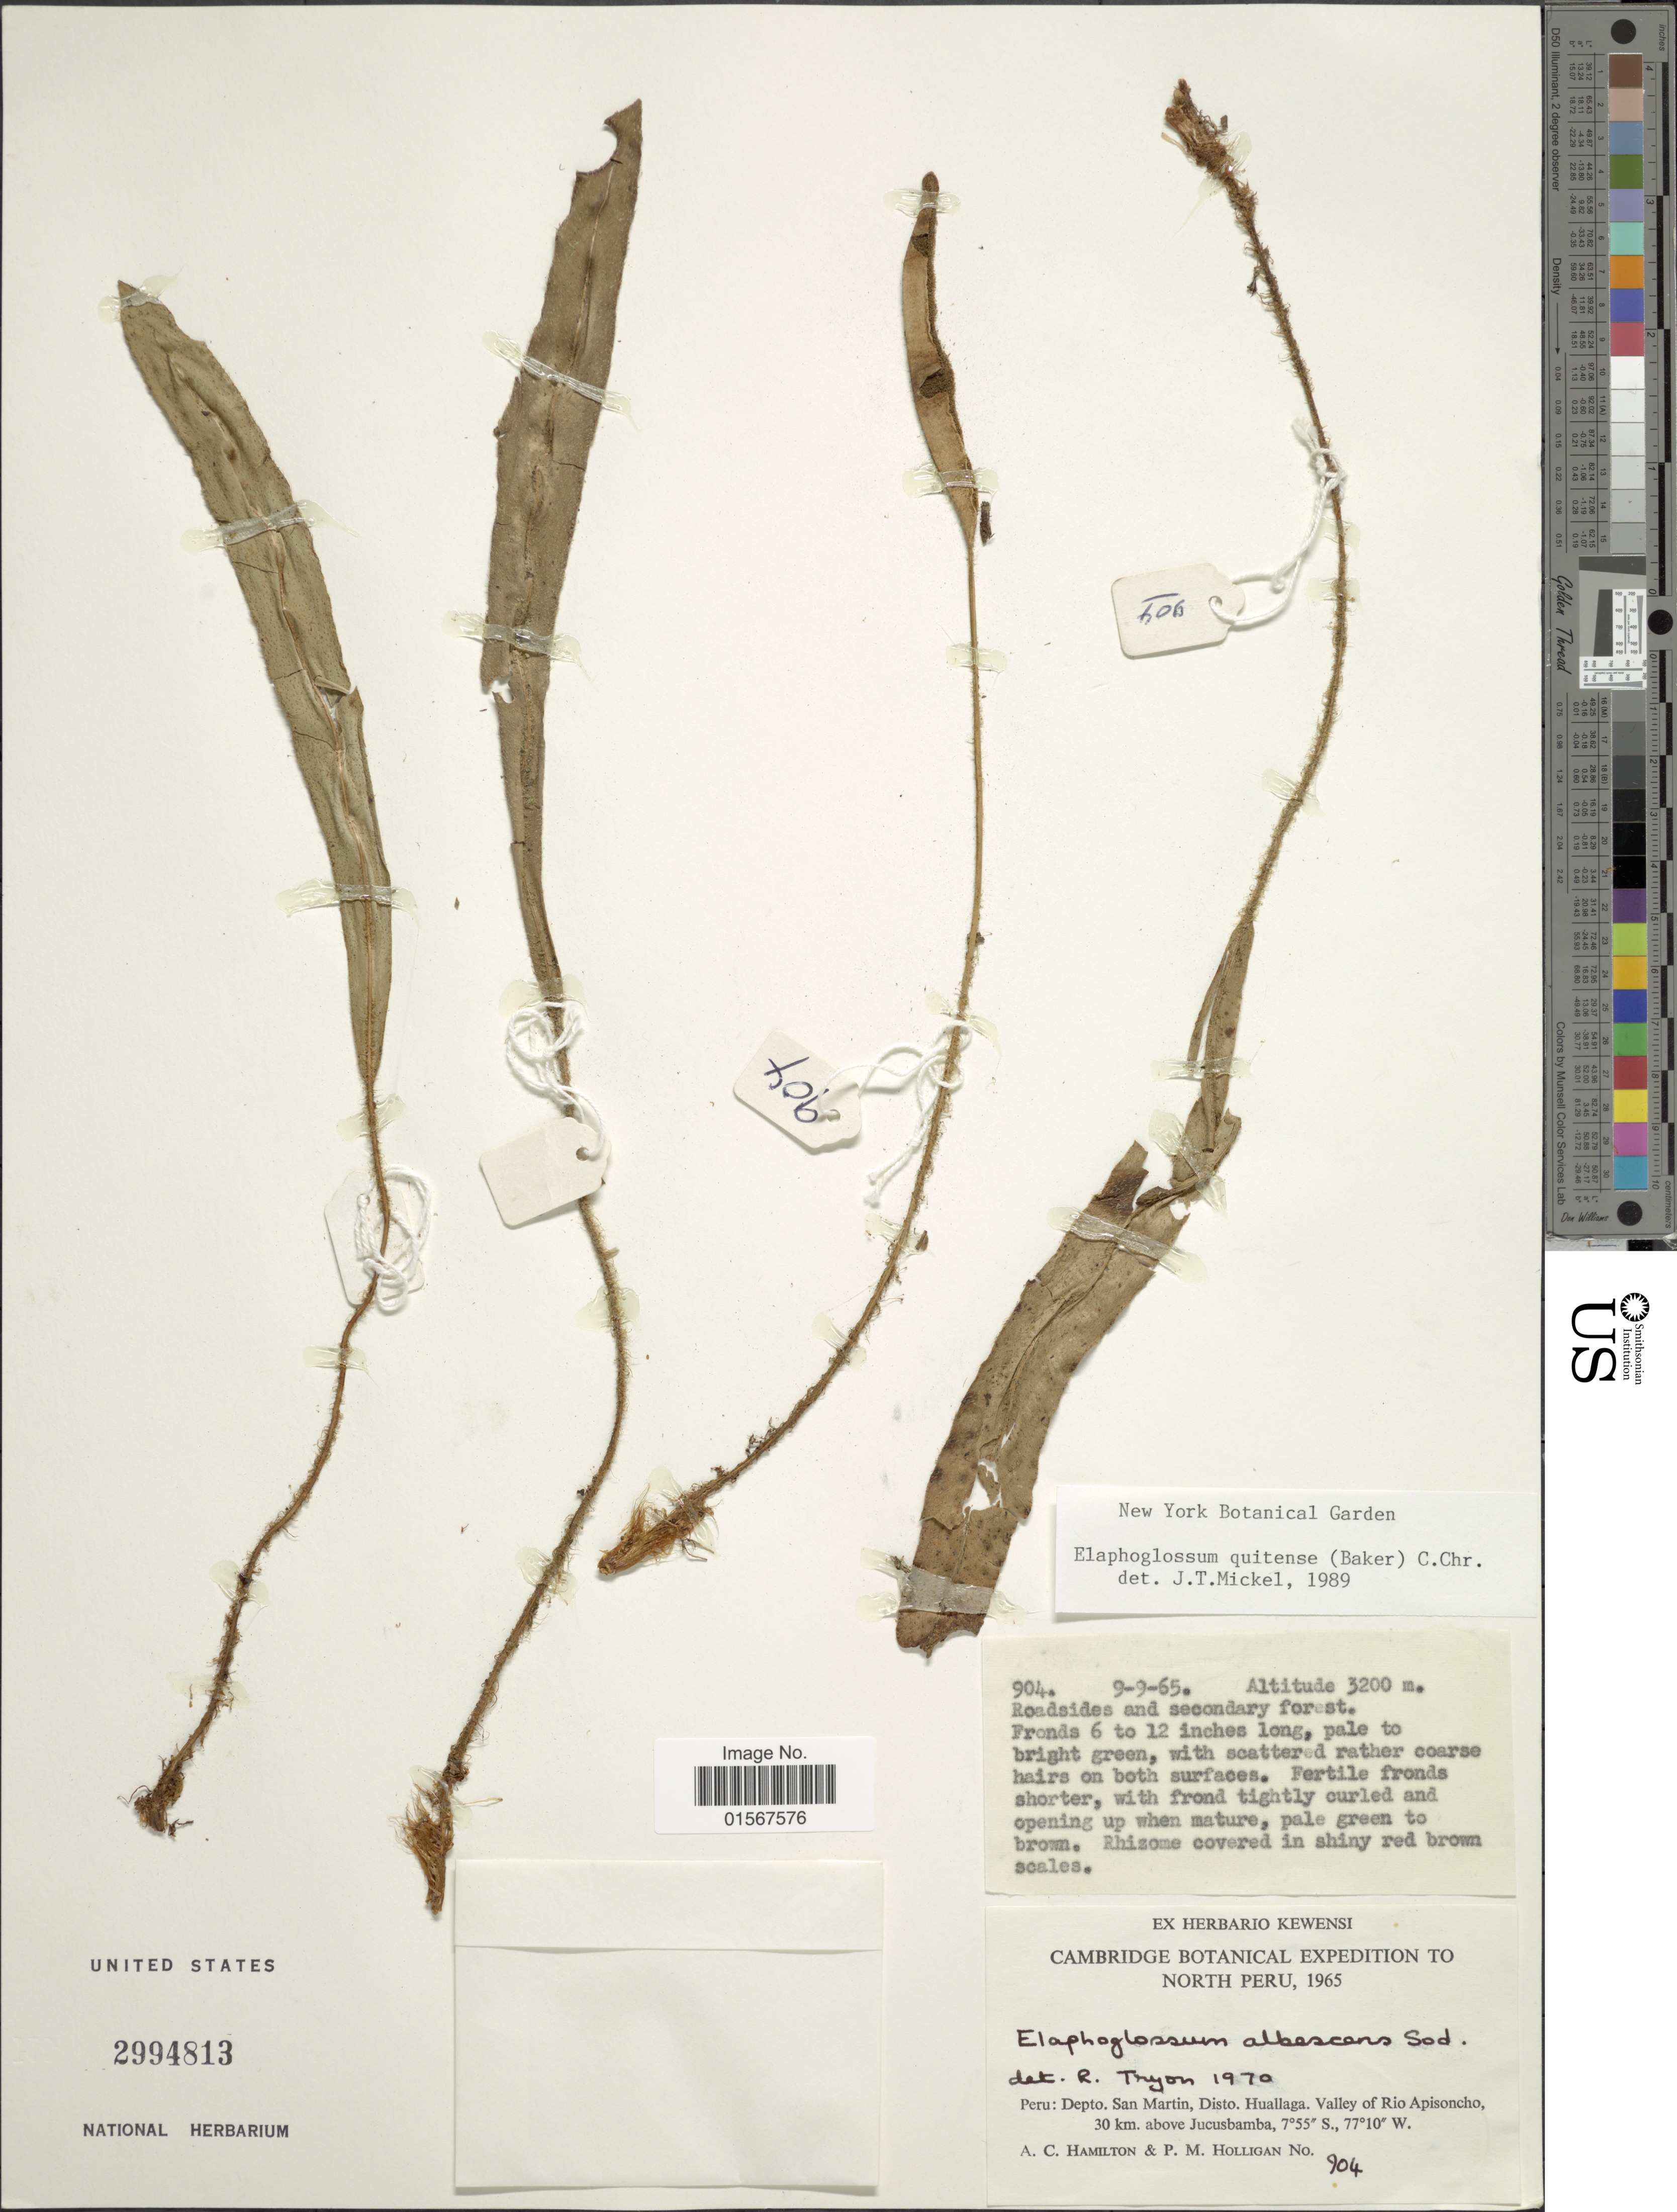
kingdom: Plantae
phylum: Tracheophyta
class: Polypodiopsida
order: Polypodiales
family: Dryopteridaceae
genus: Elaphoglossum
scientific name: Elaphoglossum quitense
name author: (Baker) C. Chr.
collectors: A. Hamilton & P. Holligan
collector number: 904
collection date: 1965-09-09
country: Peru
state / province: San Martín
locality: Peru: Depto. San Martin, Disto, Huallaga, Valley of Rio Apisoncho, 30 km. above Jucusbamba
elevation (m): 3200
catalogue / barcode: US 2994813